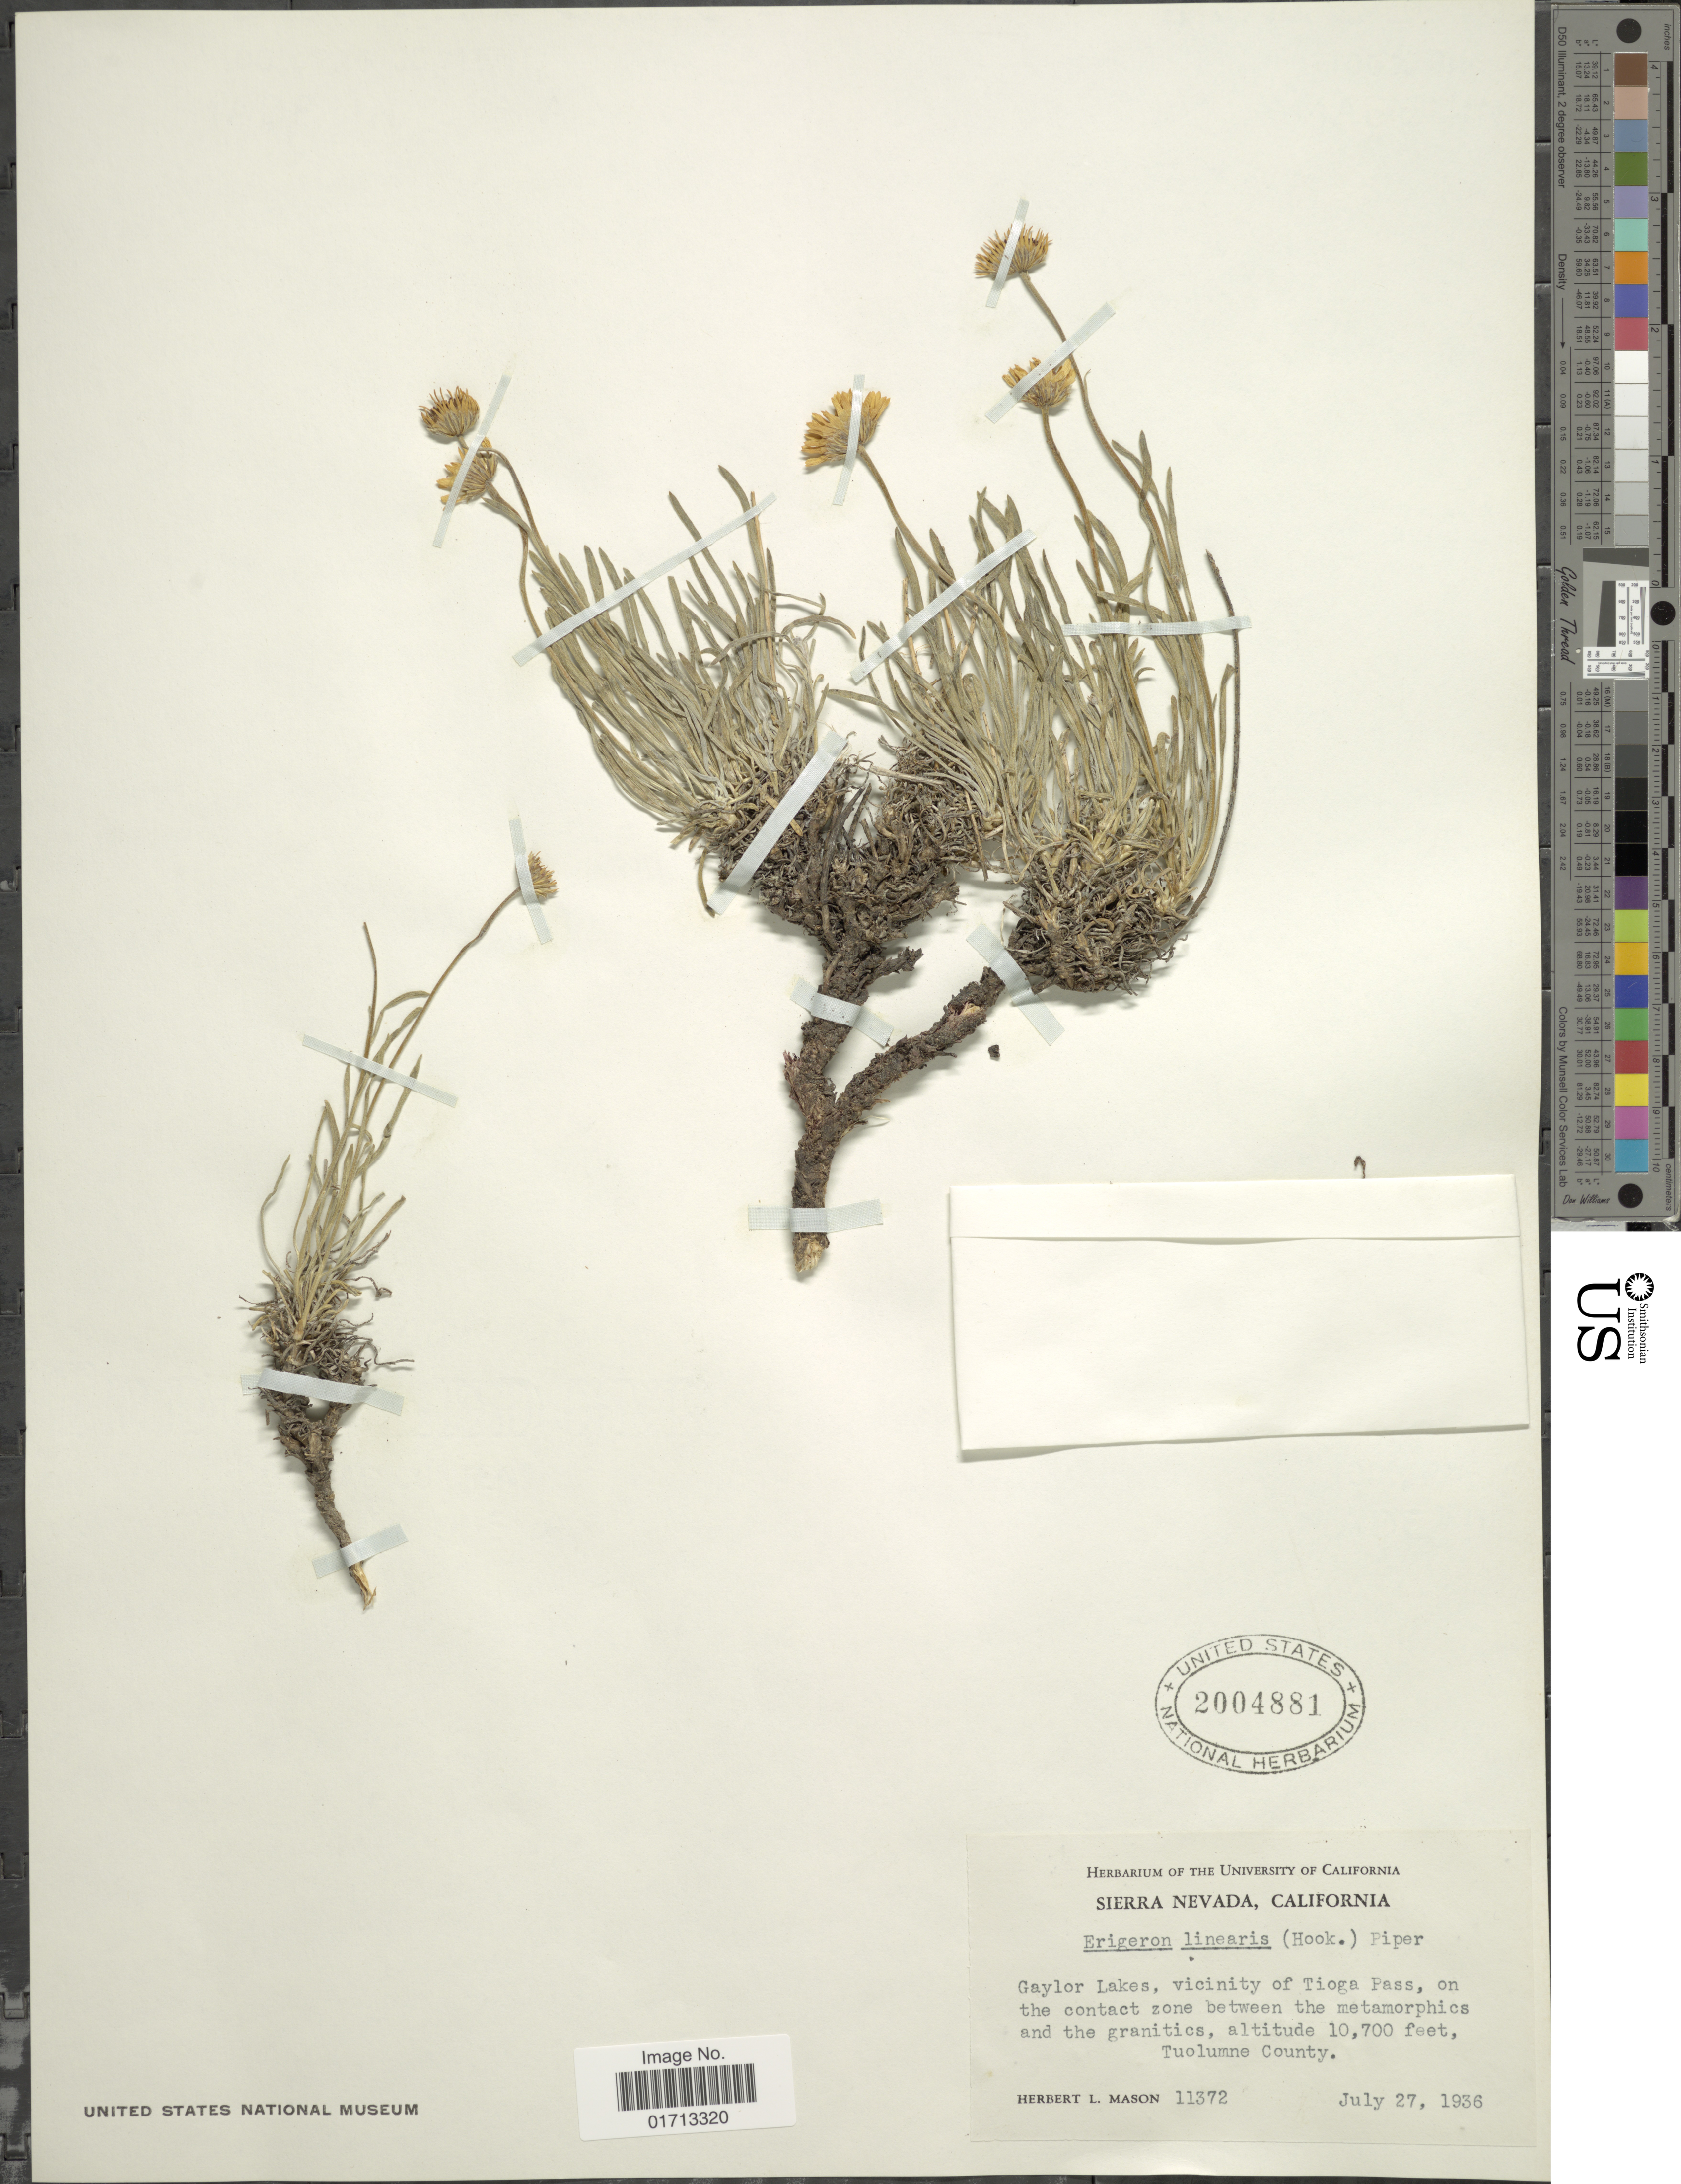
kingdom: Plantae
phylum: Tracheophyta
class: Magnoliopsida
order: Asterales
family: Asteraceae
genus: Erigeron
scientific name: Erigeron linearis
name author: (Hook.) Piper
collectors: H. L. Mason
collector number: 11372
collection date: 1936-07-27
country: United States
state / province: California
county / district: Tuolumne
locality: Sierra Nevada. Gaylor Lakes, vicinity of Tioga Pass, on the contact zone between the metamorphics and the granitics, Tuolomne County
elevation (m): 3261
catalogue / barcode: US 2004881